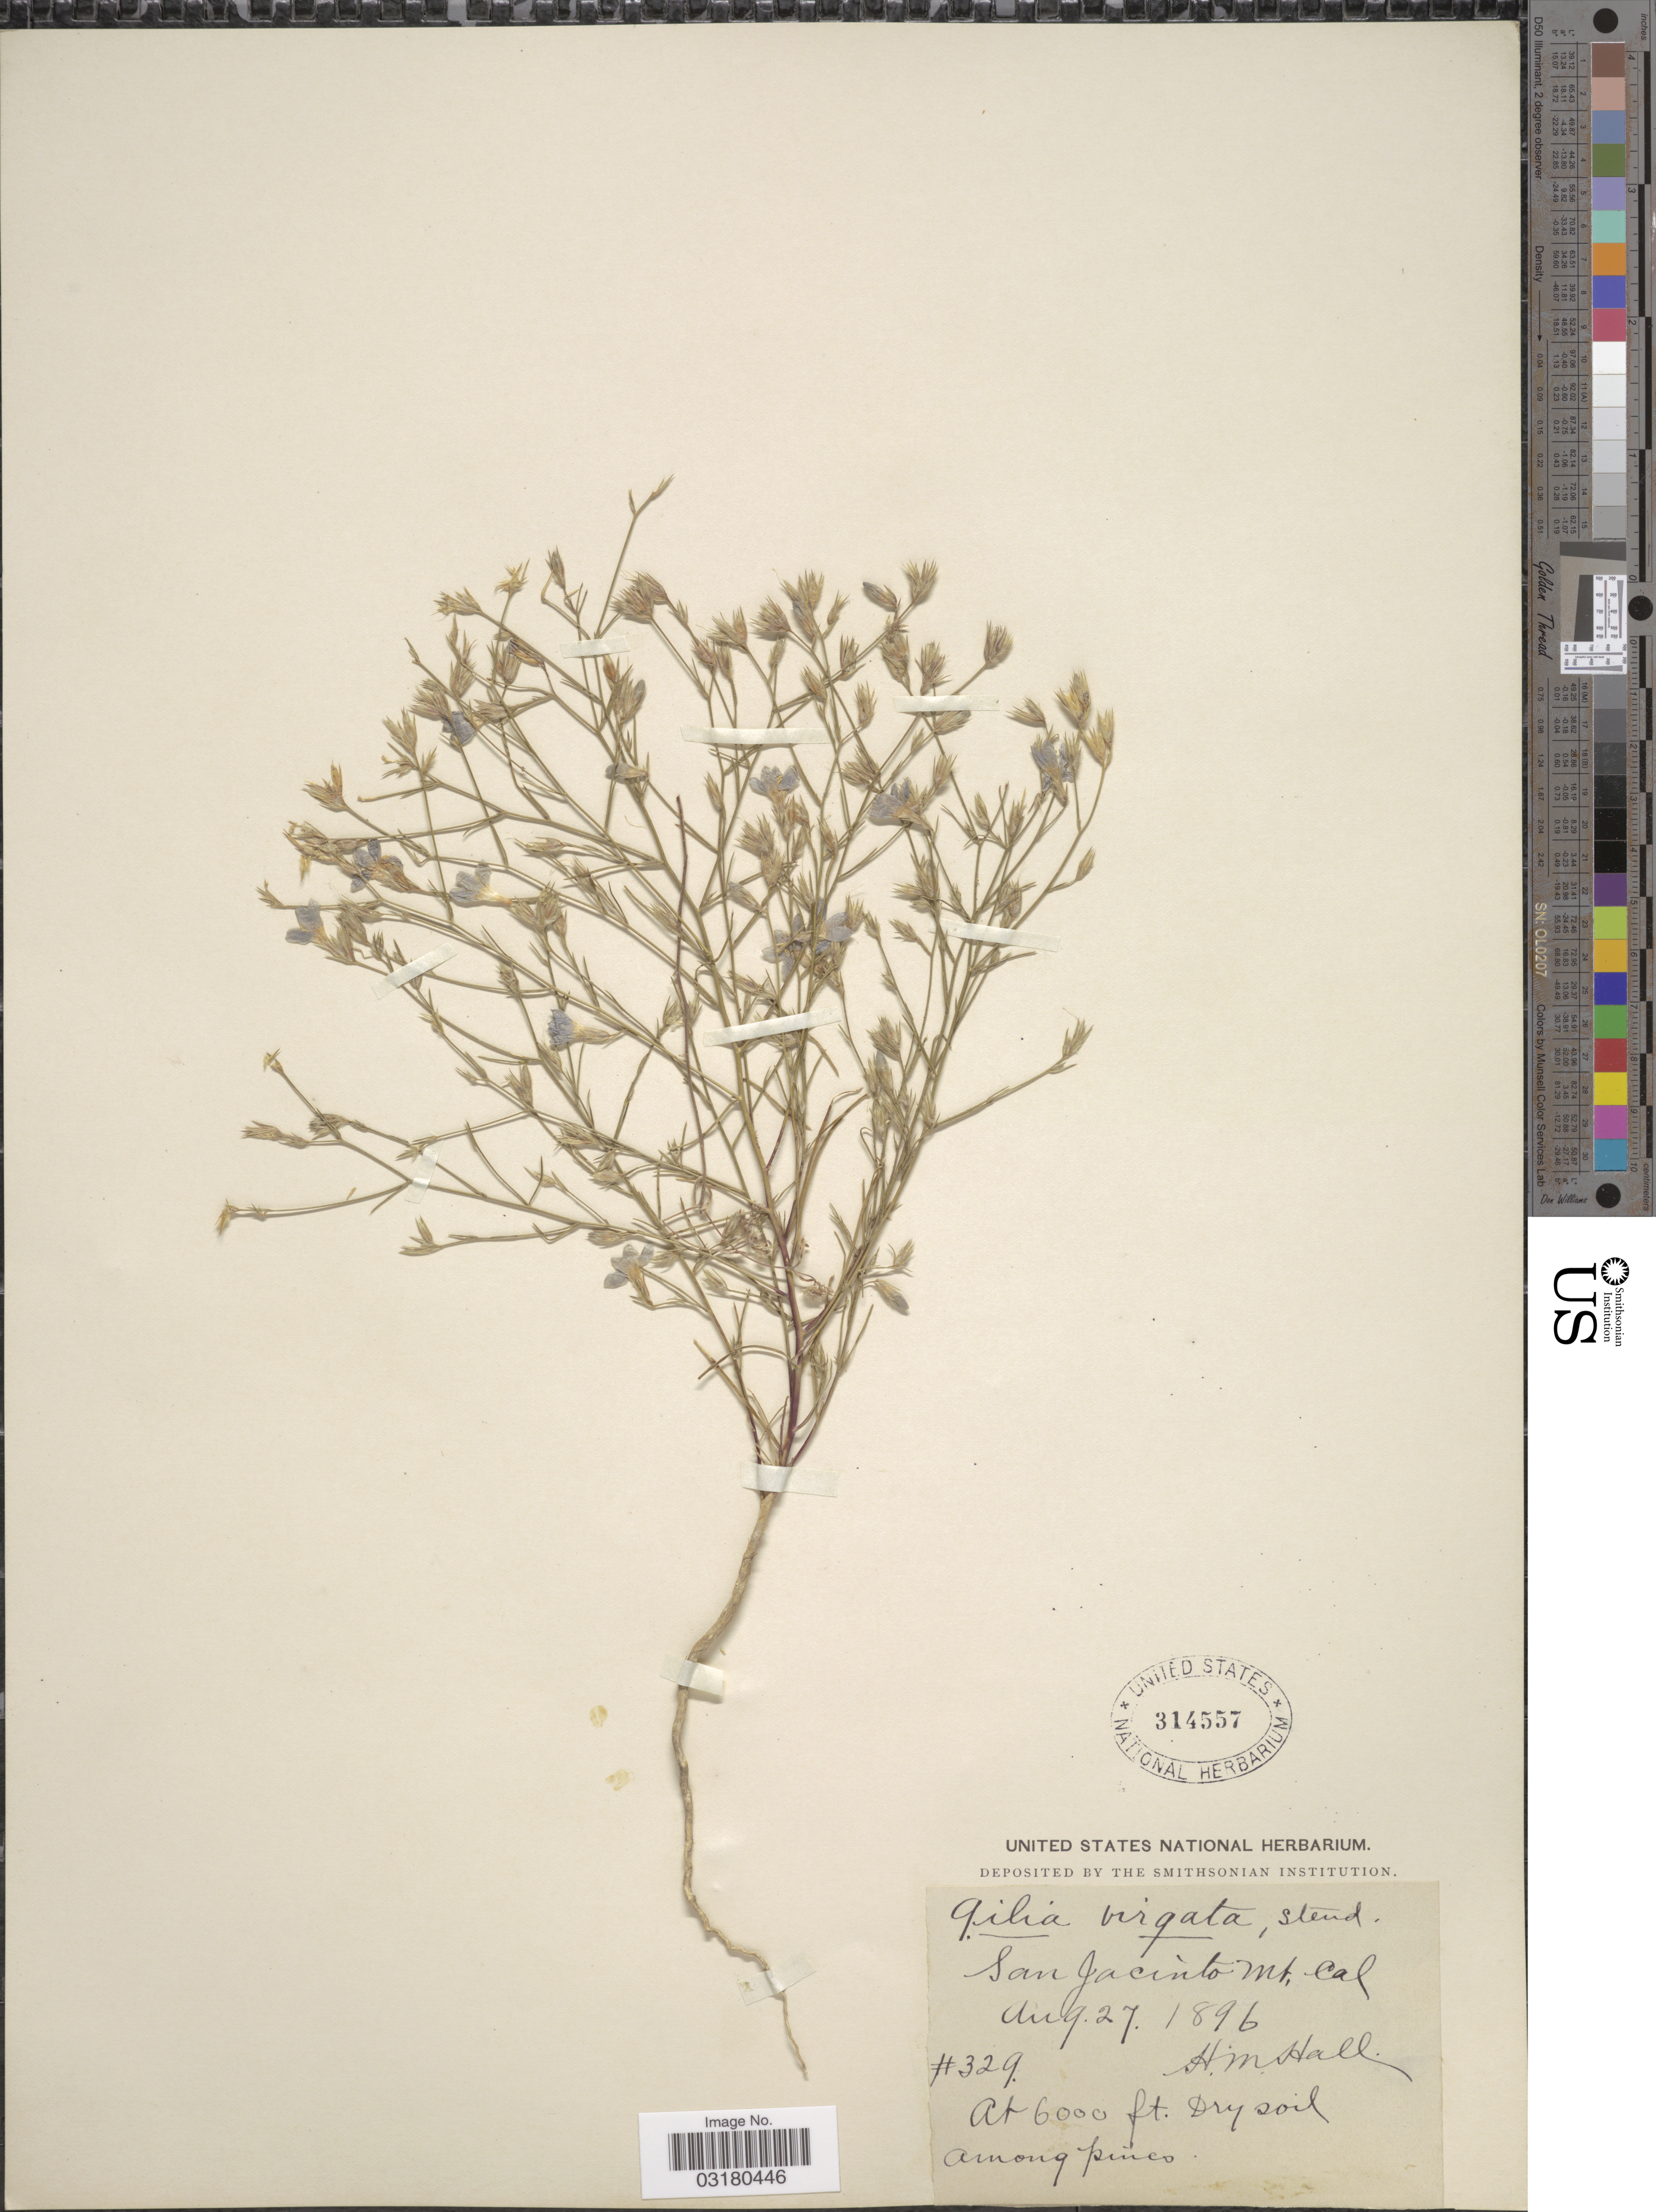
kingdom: Plantae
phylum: Tracheophyta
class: Magnoliopsida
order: Ericales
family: Polemoniaceae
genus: Eriastrum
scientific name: Eriastrum sapphirinum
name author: (Eastw.) H. Mason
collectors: H. M. Hall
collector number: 329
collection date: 1896-08-27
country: United States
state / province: California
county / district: Riverside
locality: San Jacinto Mt.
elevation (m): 1829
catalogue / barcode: US 314557